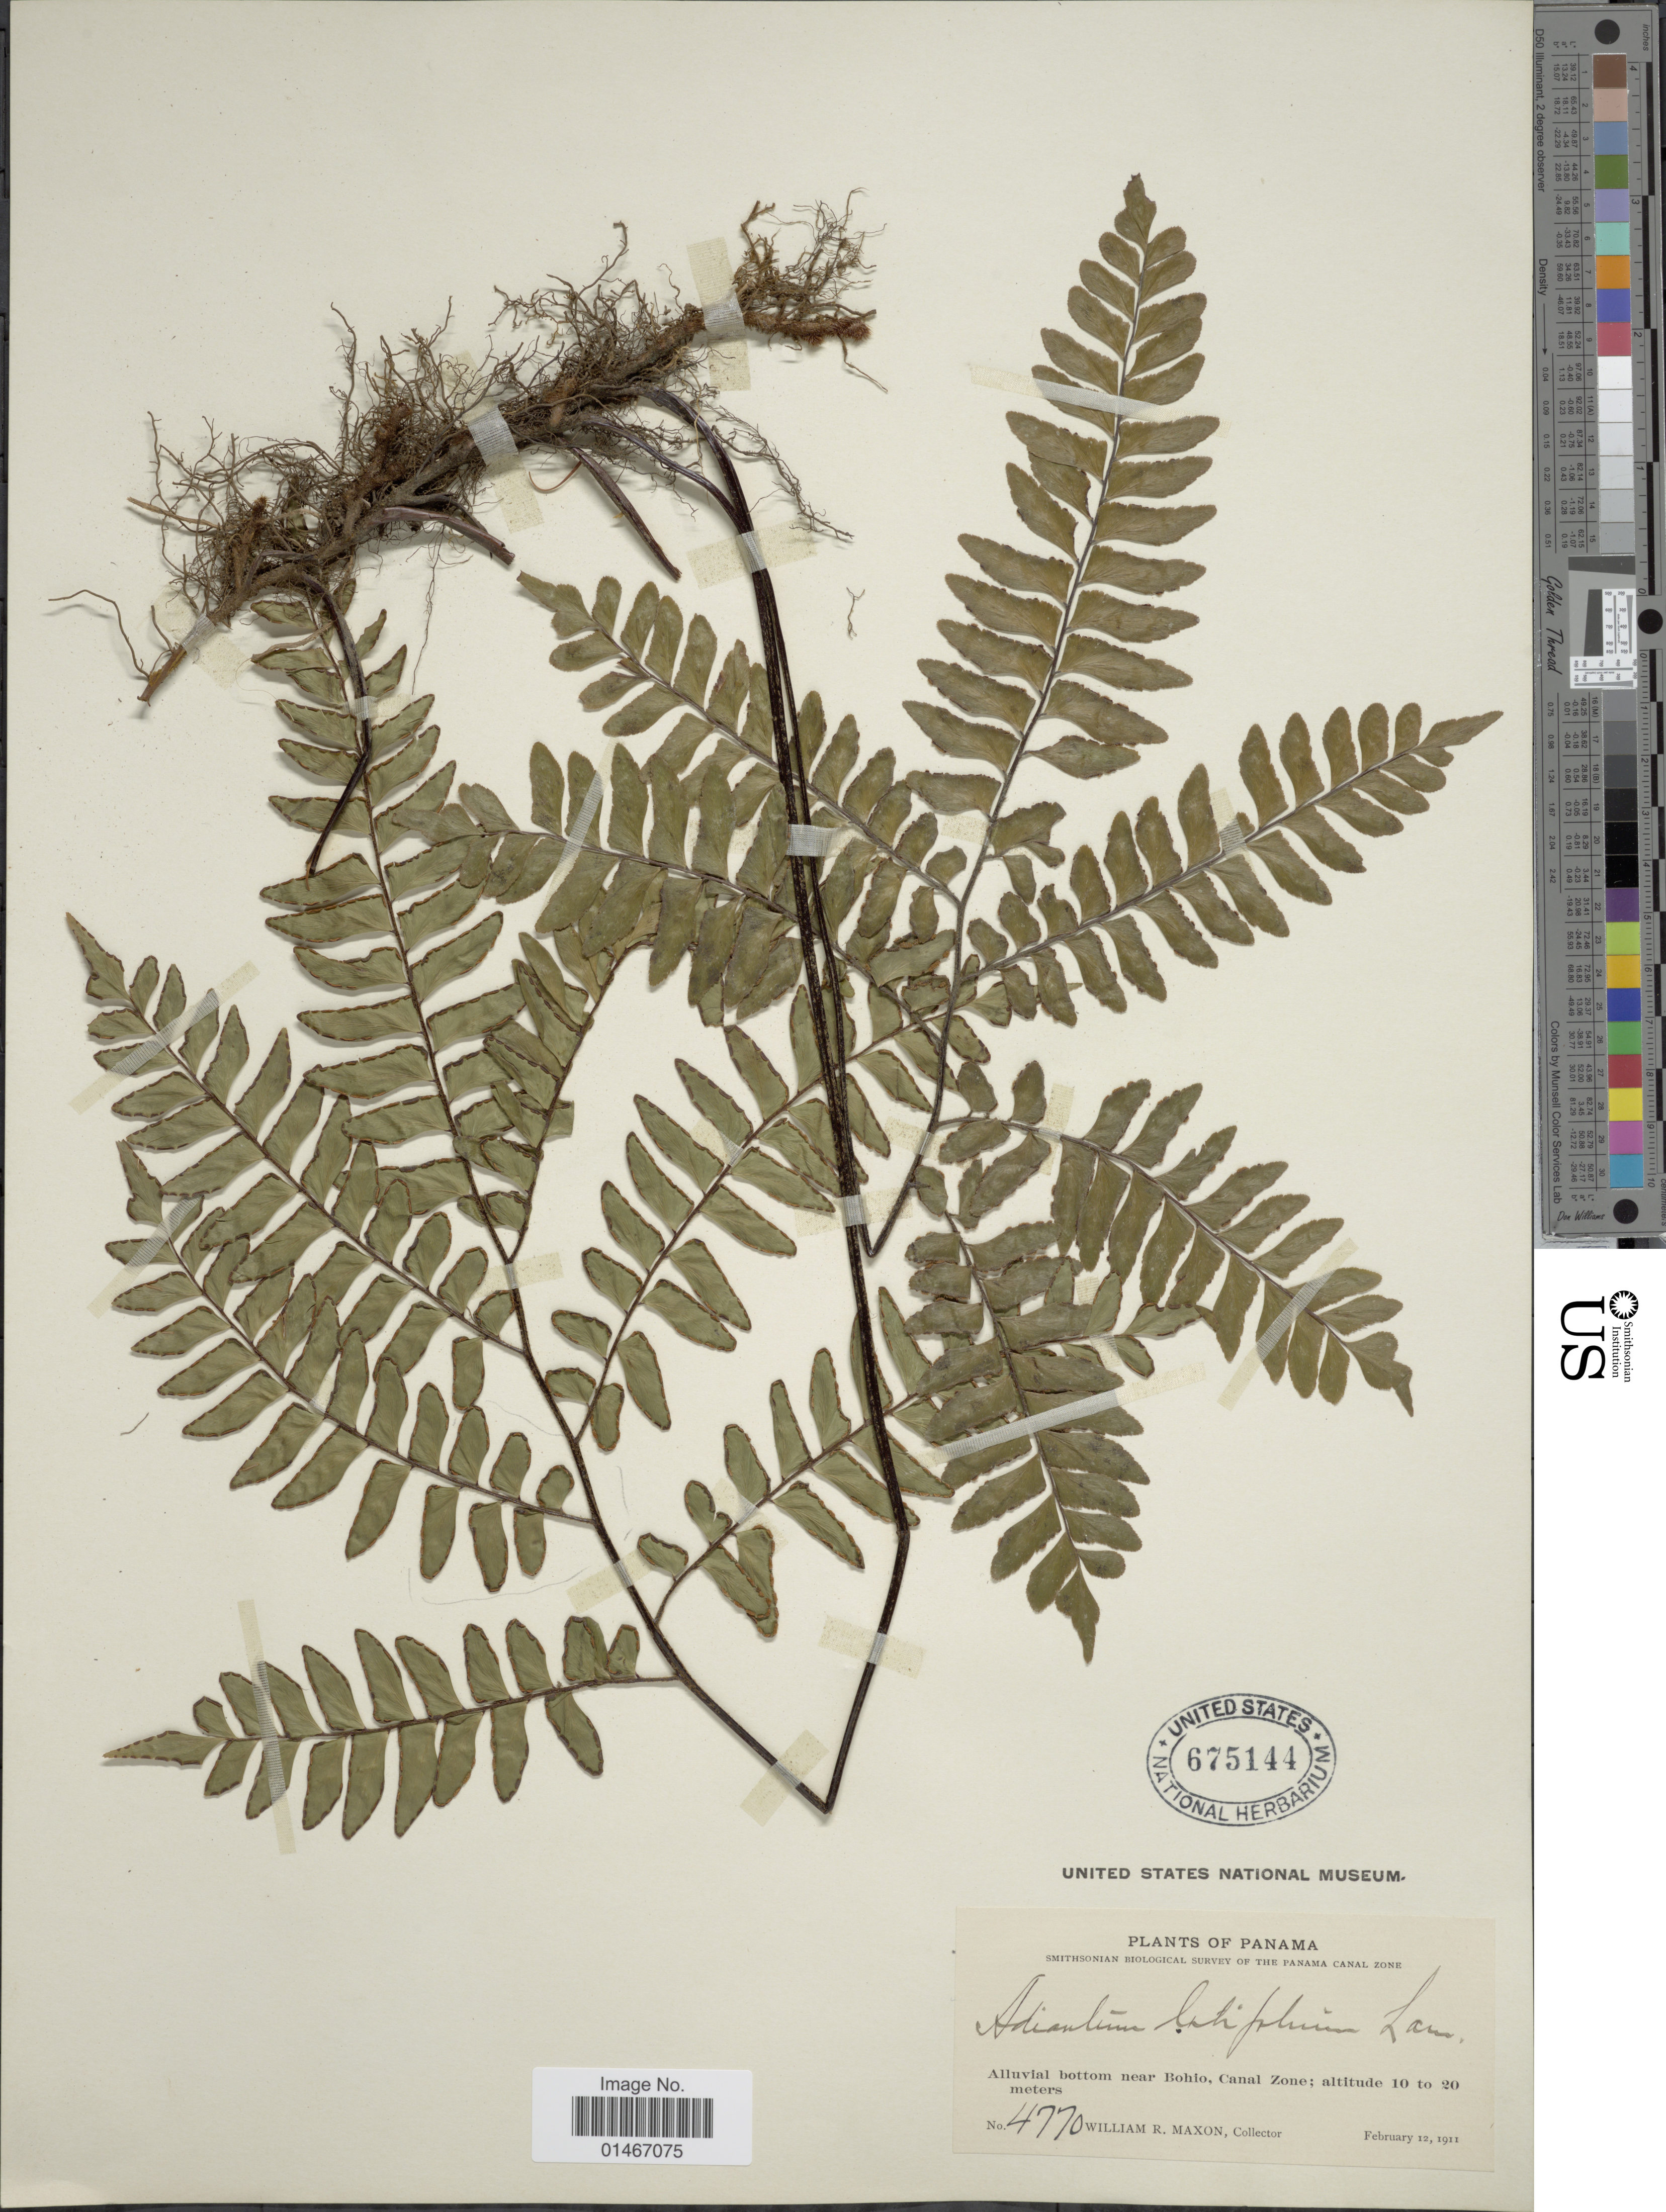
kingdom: Plantae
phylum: Tracheophyta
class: Polypodiopsida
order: Polypodiales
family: Pteridaceae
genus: Adiantum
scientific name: Adiantum latifolium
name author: Lam.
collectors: W. R. Maxon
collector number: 4470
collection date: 1911-02-12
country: Panama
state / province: Colón / Panamá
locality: Alluvial bottom near Bohio, Canal Zone.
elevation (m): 10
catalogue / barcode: US 675144